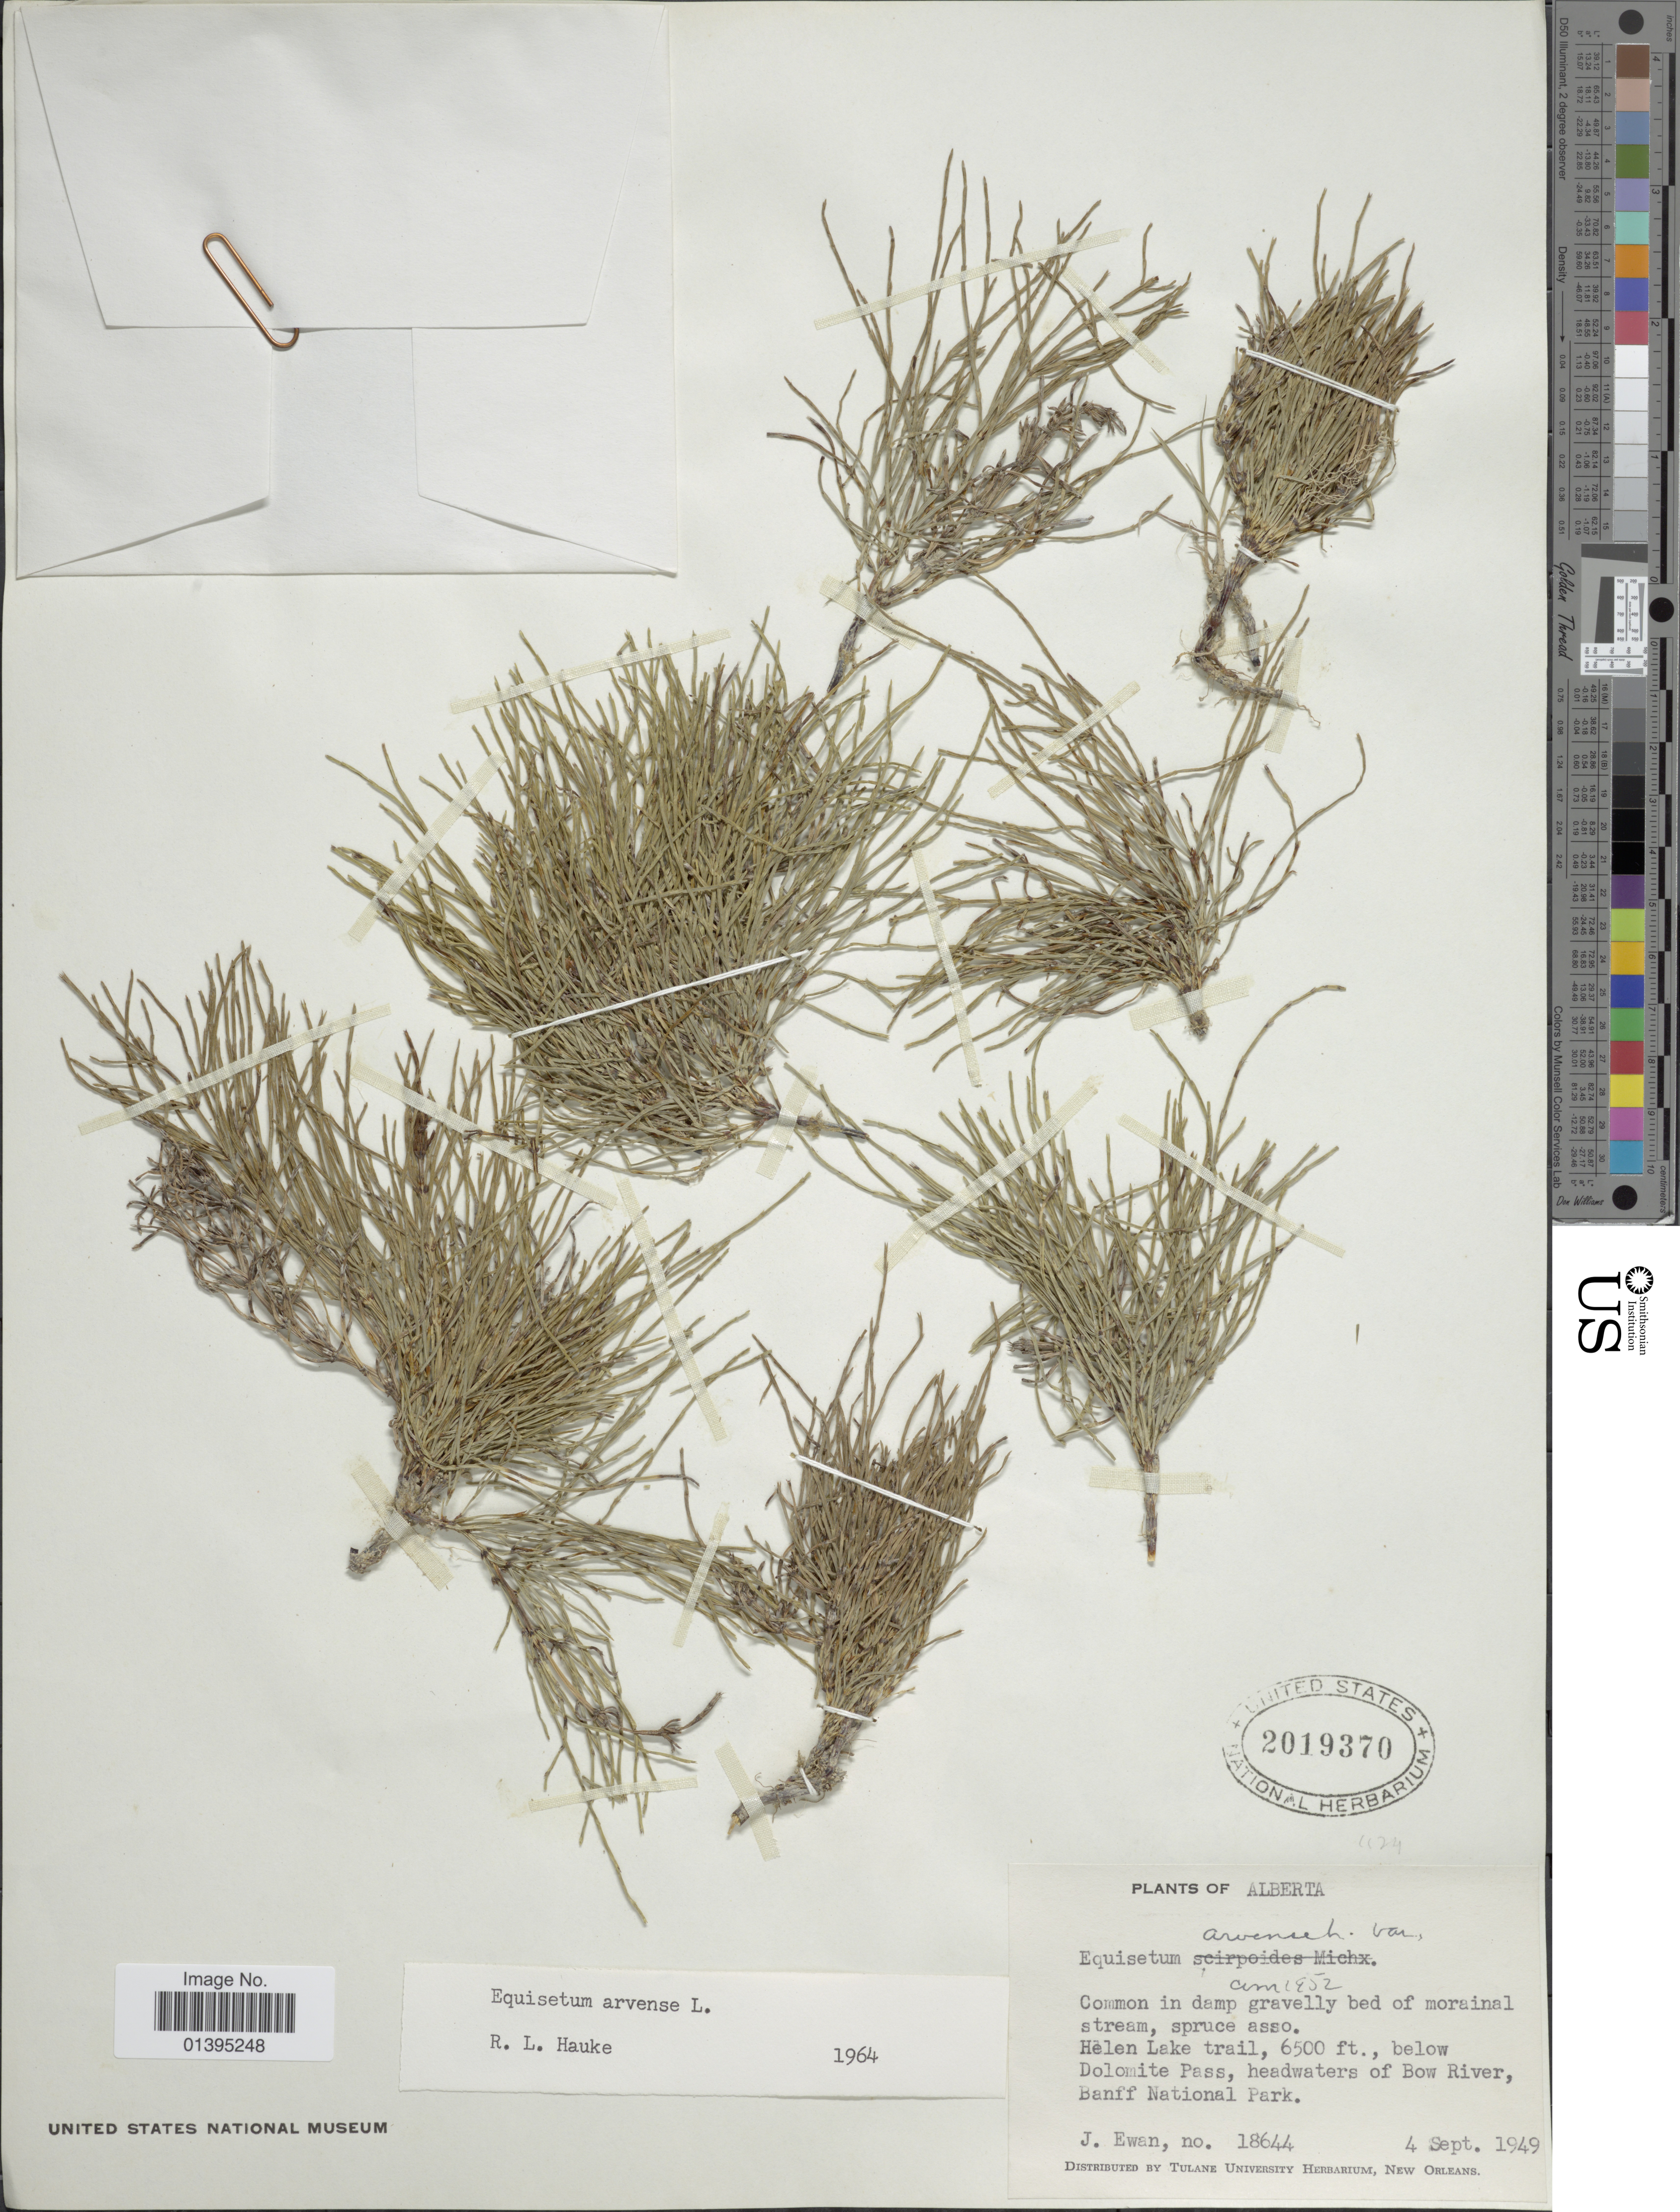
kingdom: Plantae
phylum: Tracheophyta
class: Polypodiopsida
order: Equisetales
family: Equisetaceae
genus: Equisetum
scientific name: Equisetum arvense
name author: L.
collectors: J. A. Ewan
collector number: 18644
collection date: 1949-09-04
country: Canada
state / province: Alberta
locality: Helen Lake trail, below Dolomite Pass, headwaters of Bow River, Banff National Park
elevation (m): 1981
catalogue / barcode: US 2019370